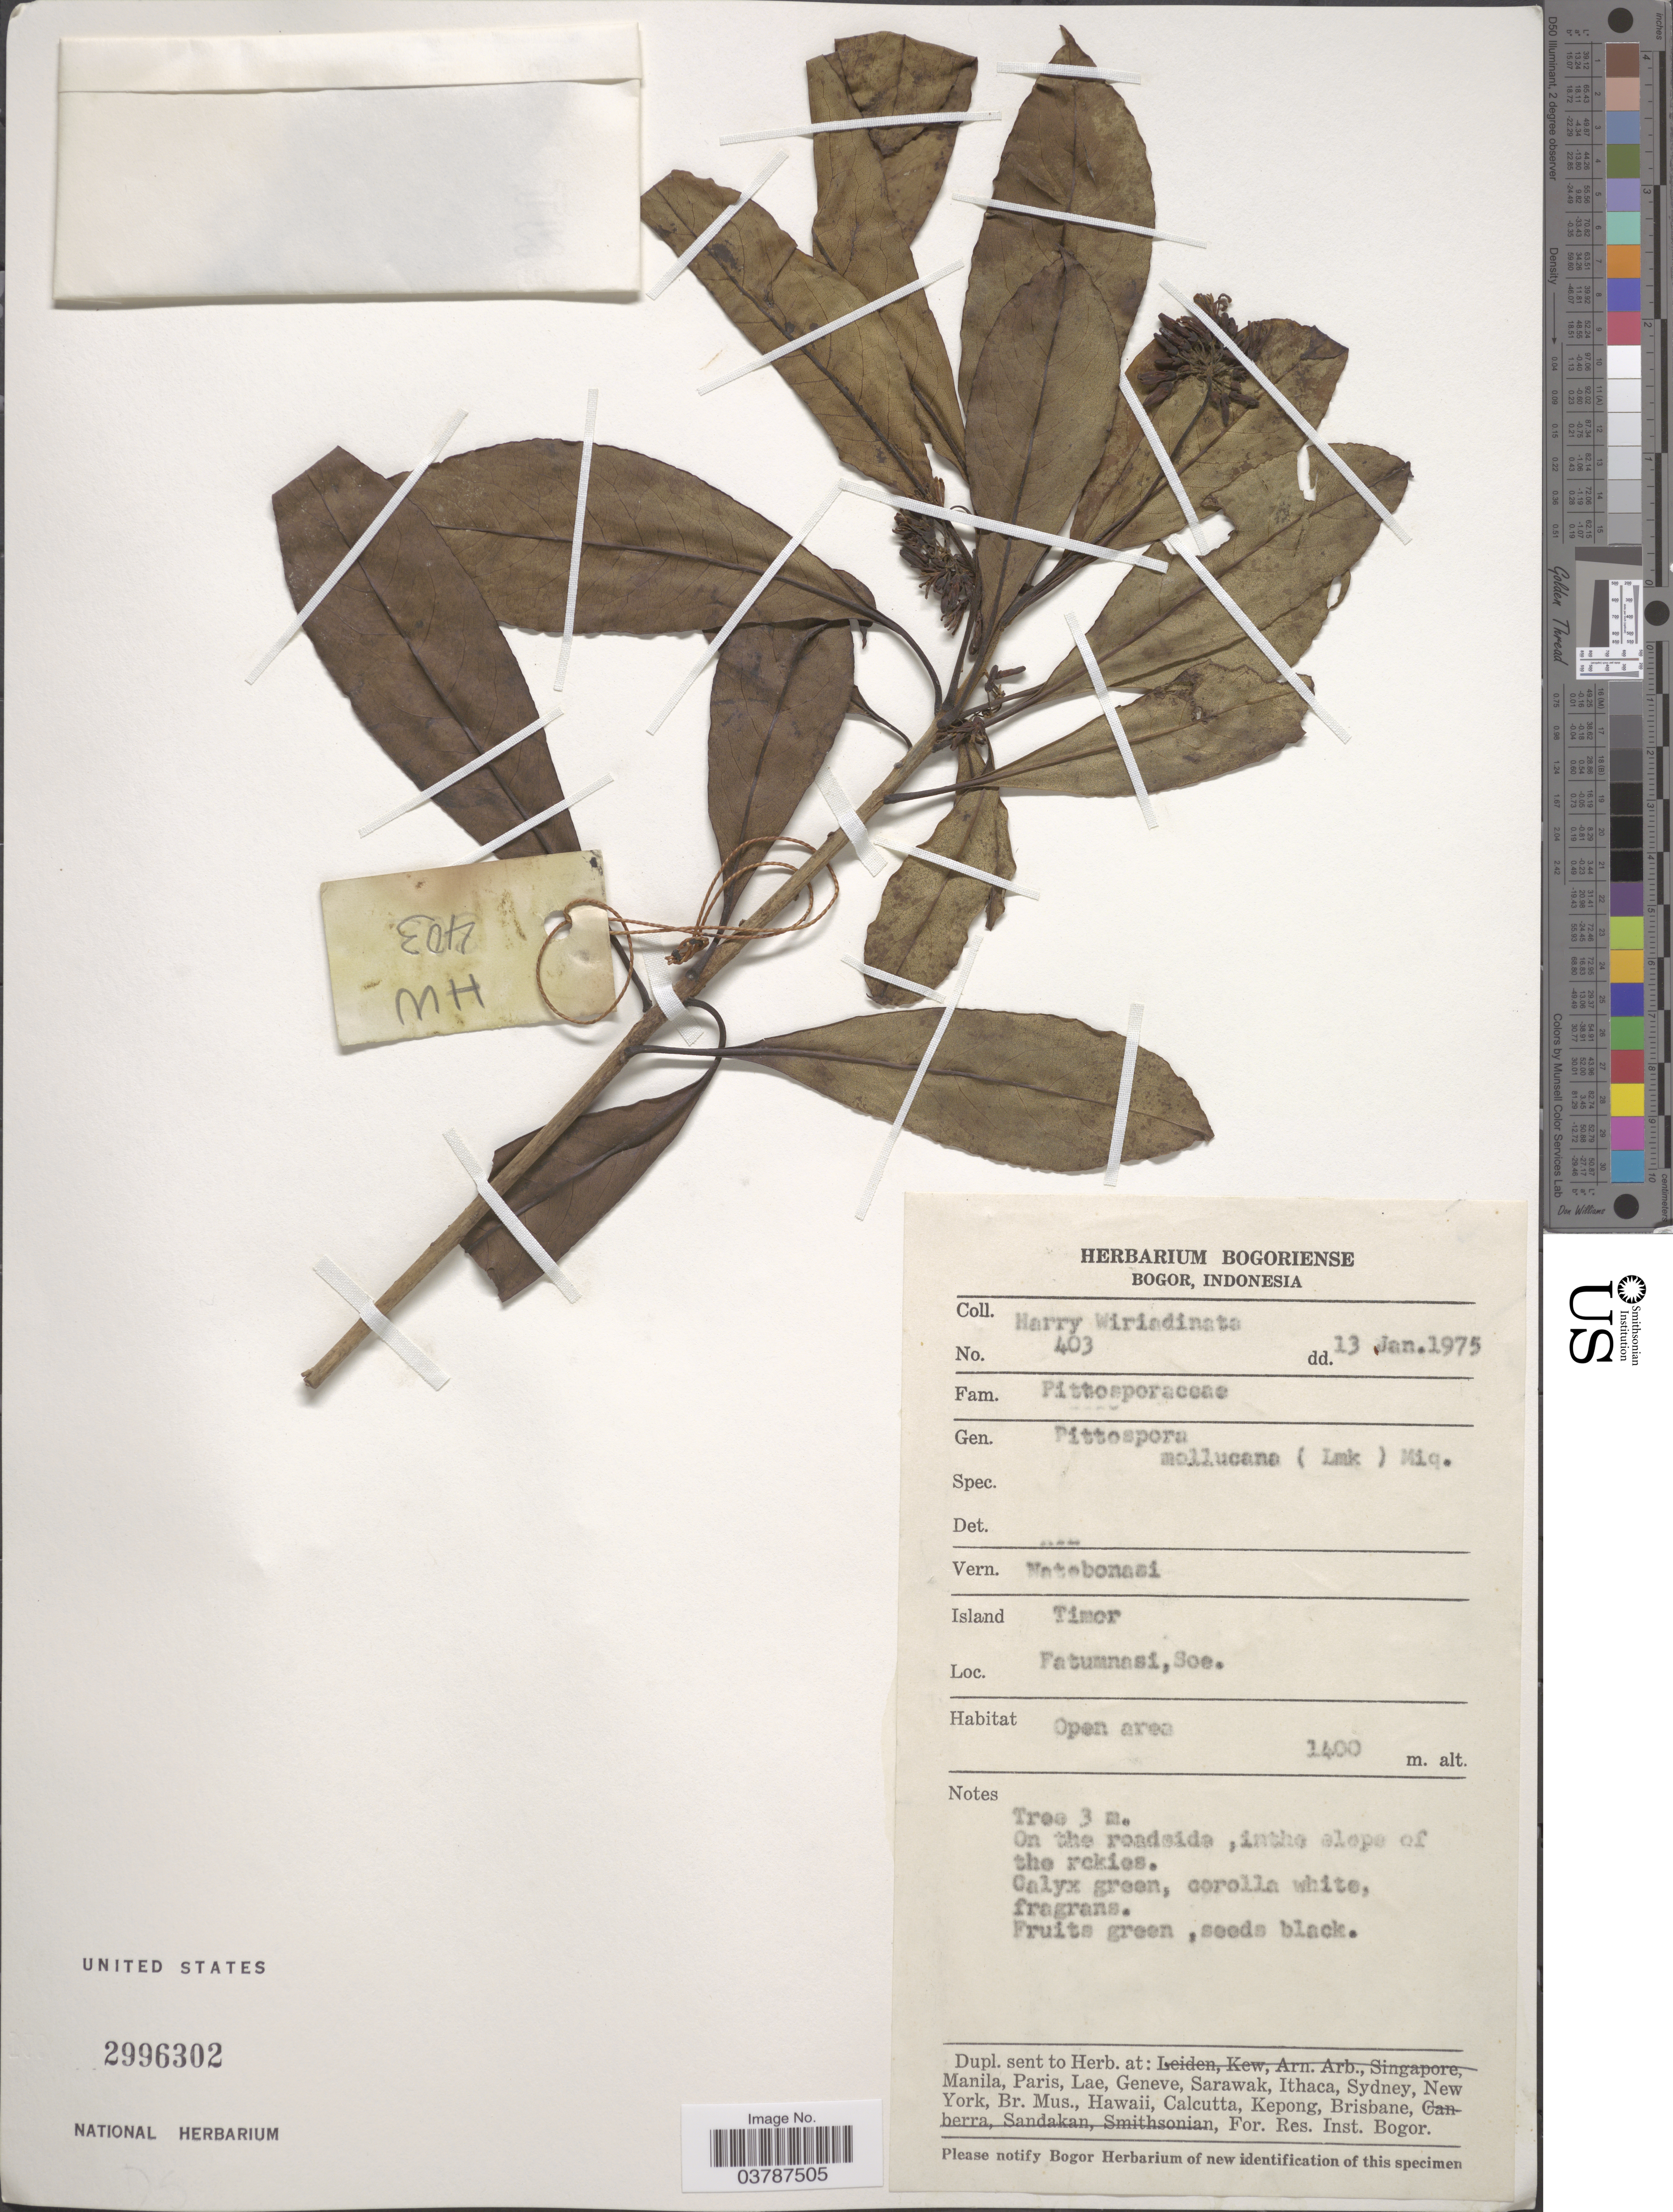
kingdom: Plantae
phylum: Tracheophyta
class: Magnoliopsida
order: Apiales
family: Pittosporaceae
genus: Pittosporum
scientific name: Pittosporum moluccanum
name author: (Lam.) Miq.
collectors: H. Wiriadinata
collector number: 403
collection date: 1975-01-13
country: Indonesia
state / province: Nusa Tenggara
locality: Island Timor. Fatumnasi, Soe.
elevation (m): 1400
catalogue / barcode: US 2996302